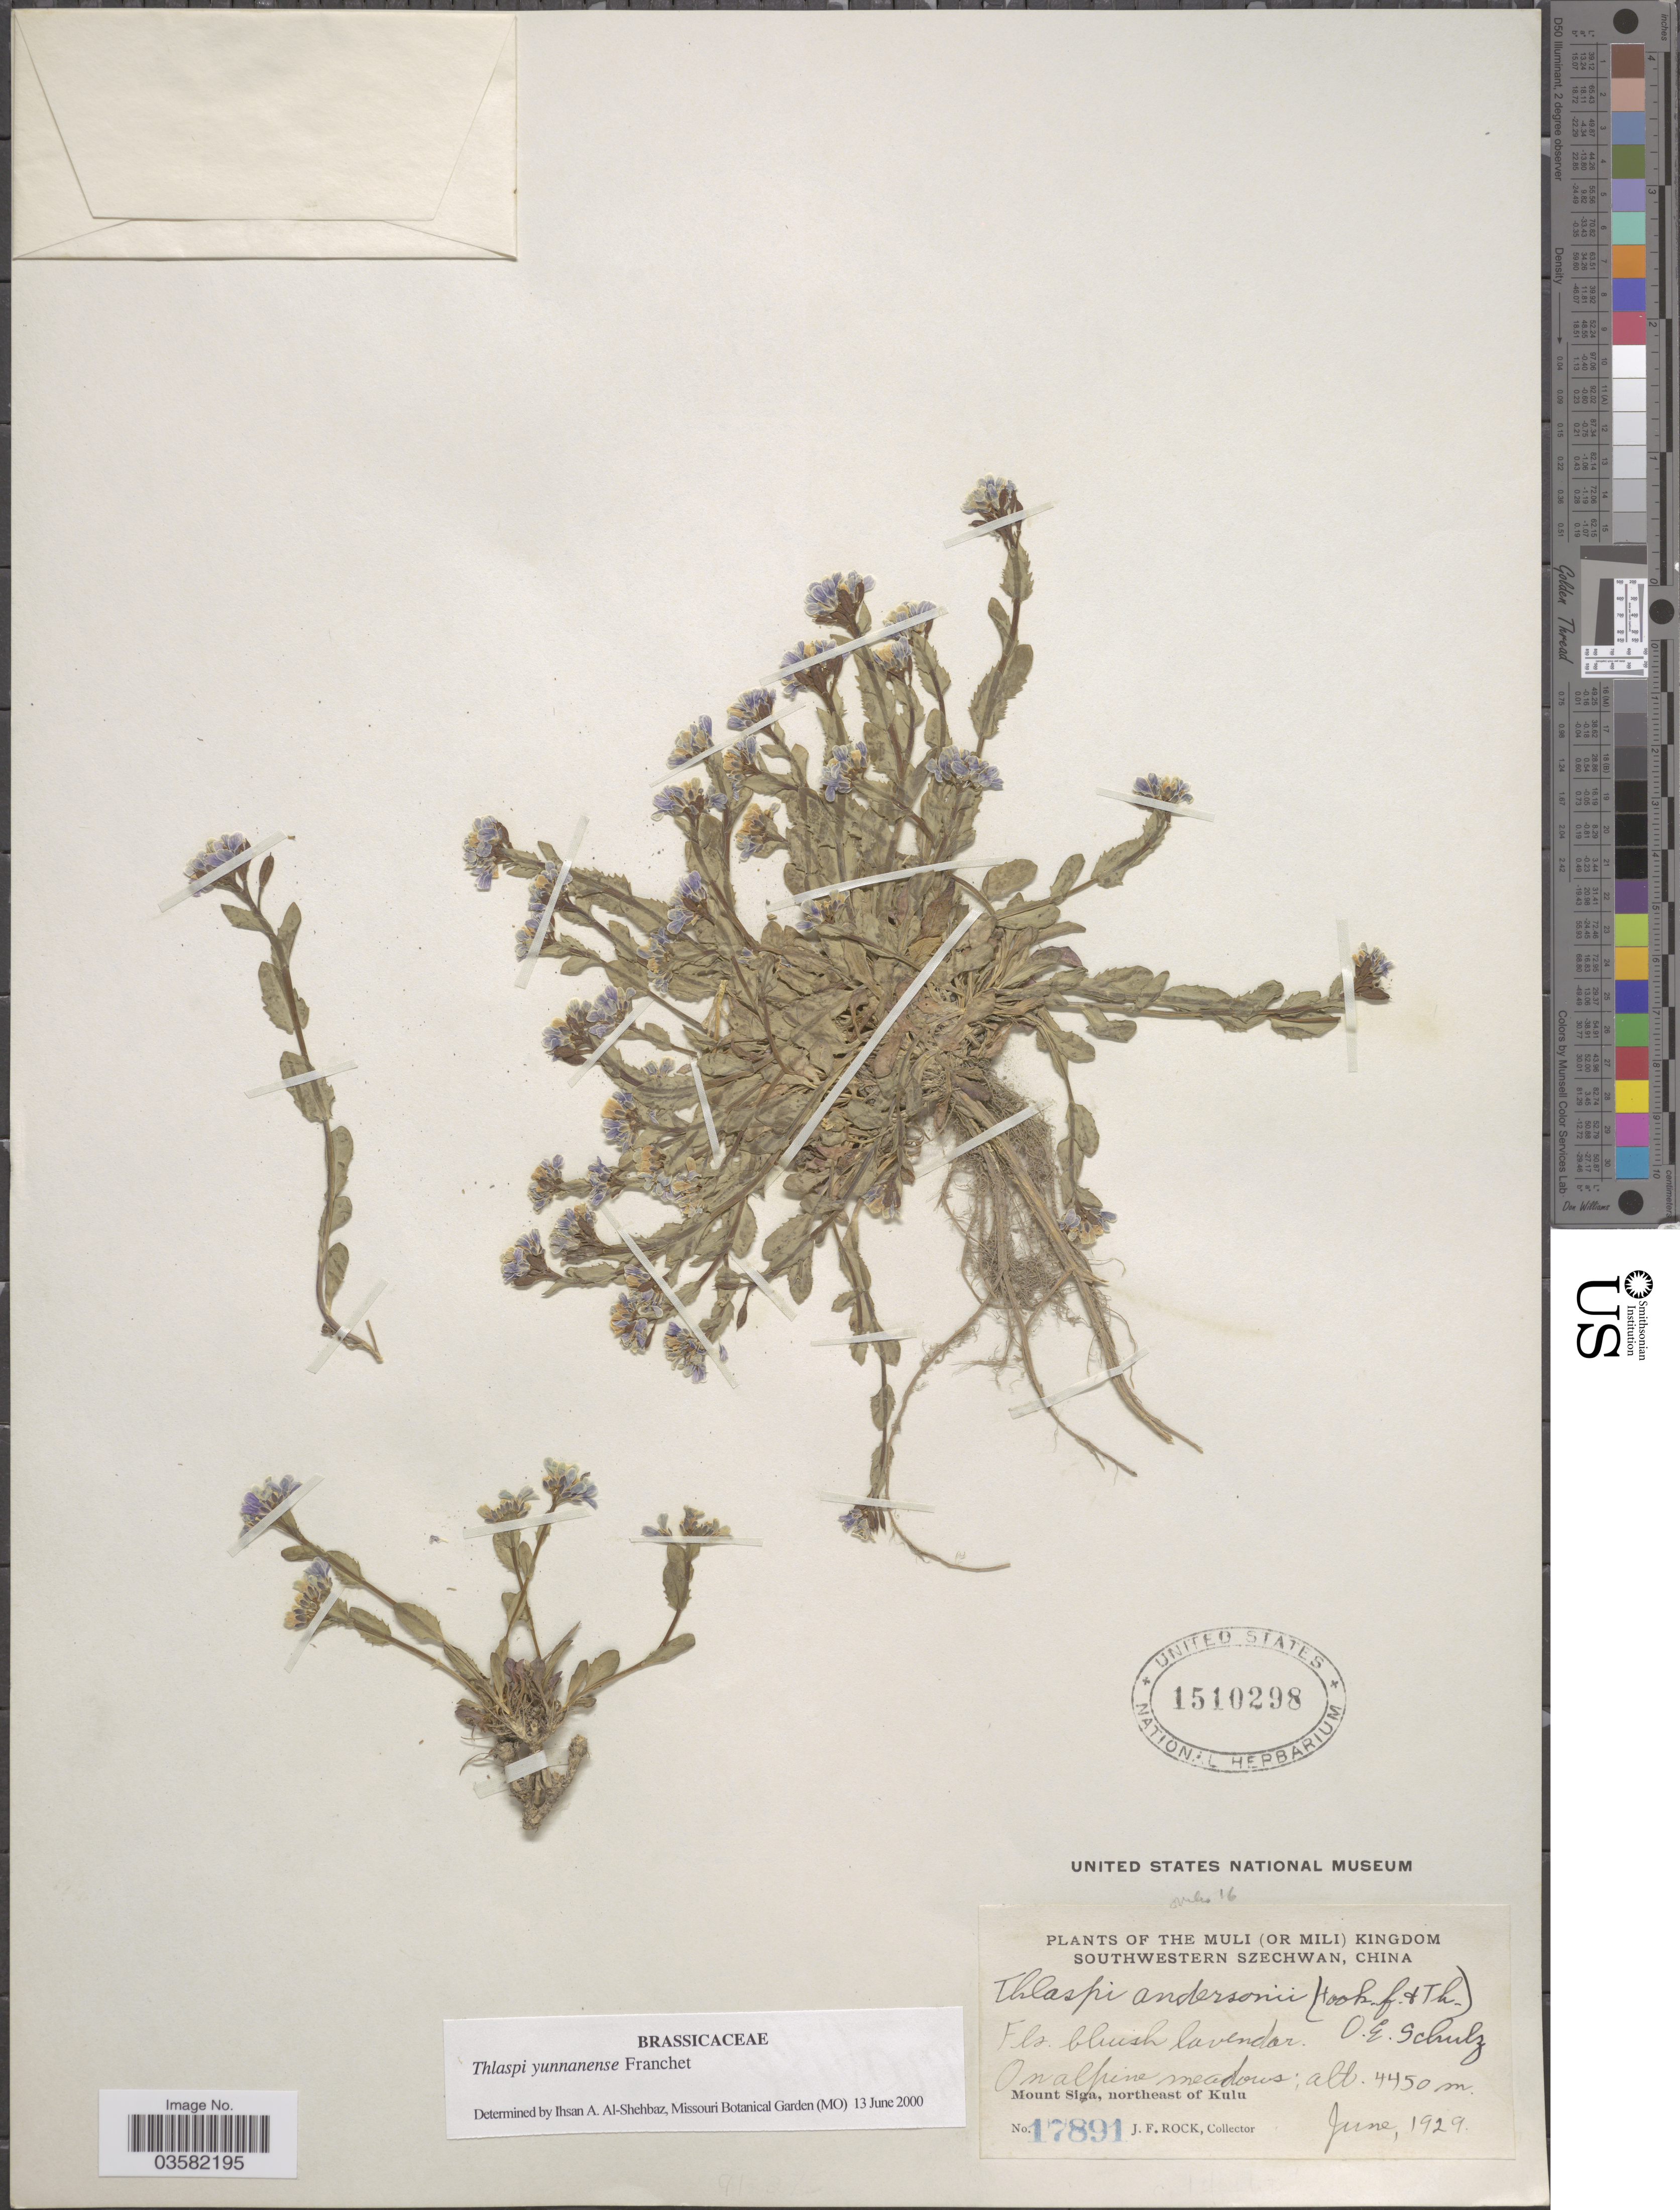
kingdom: Plantae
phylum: Tracheophyta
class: Magnoliopsida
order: Brassicales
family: Brassicaceae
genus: Thlaspi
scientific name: Thlaspi yunnanense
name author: Franch.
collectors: J. Rock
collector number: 17891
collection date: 1929-06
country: China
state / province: Sichuan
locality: The Muli (or Mili) Kingdom, Southwestern Szechwan. Mount Siga, northeast of Kulu.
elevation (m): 4450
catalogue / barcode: US 1510298